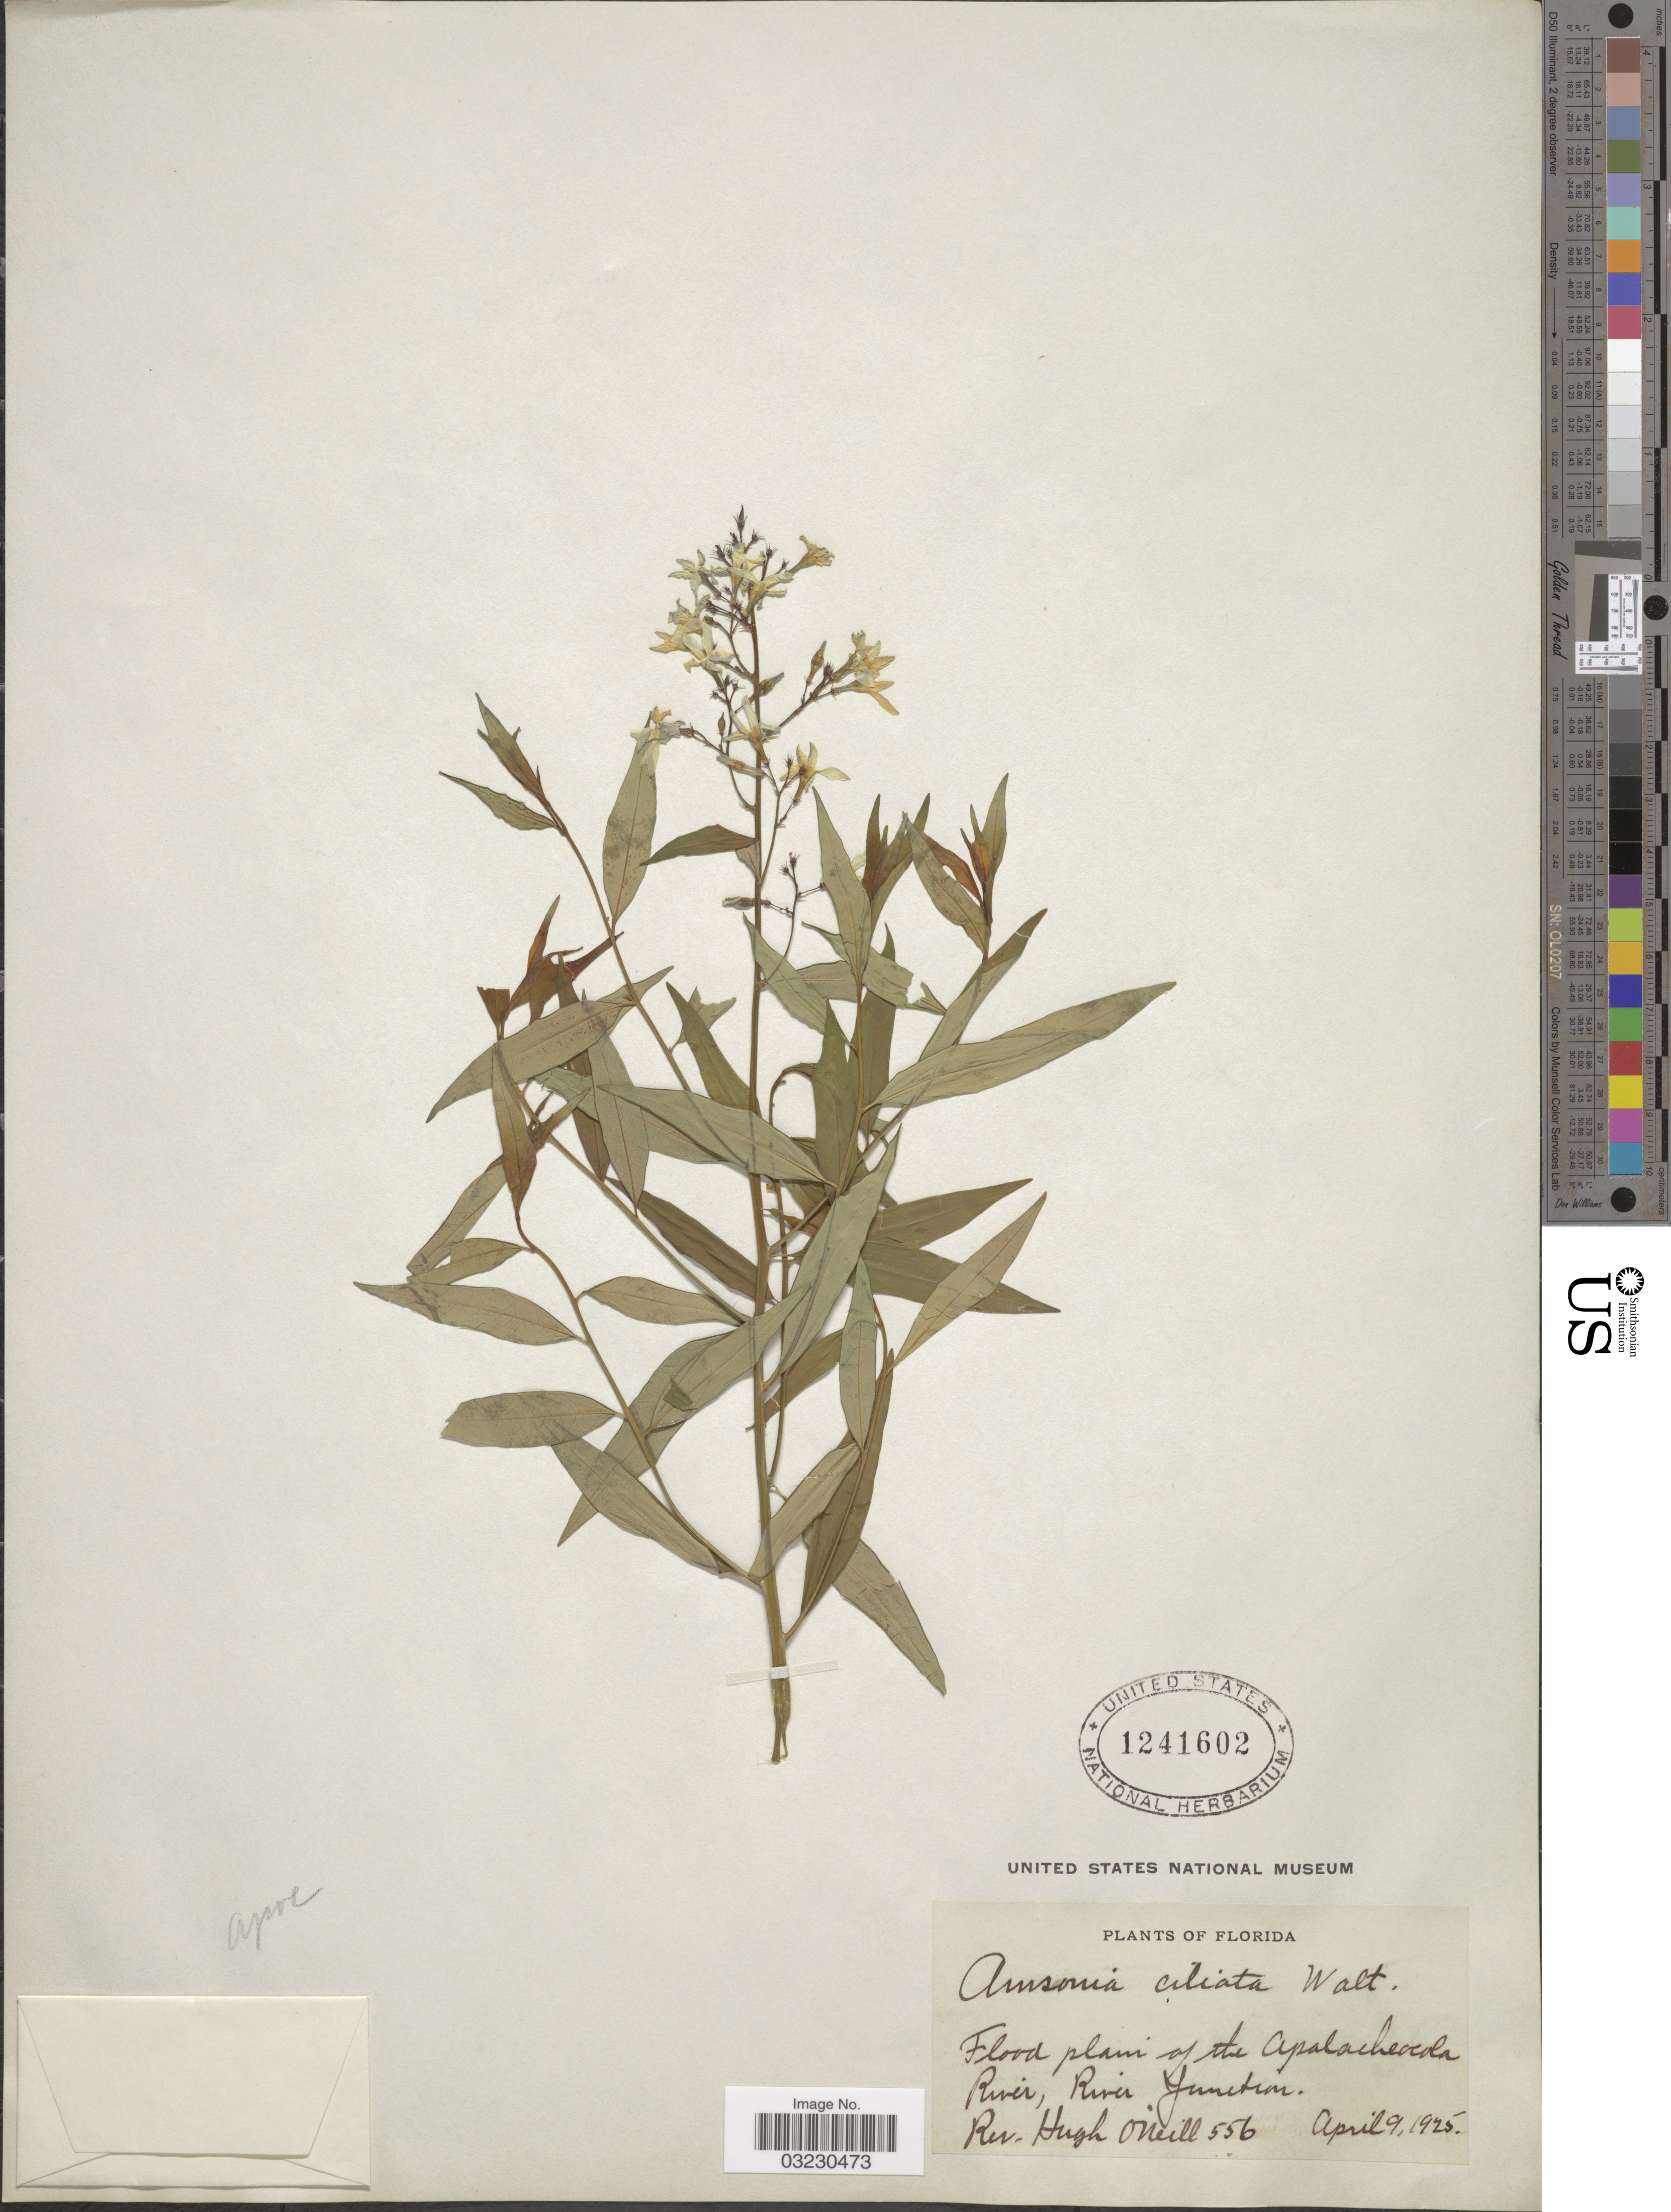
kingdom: Plantae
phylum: Tracheophyta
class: Magnoliopsida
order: Gentianales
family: Apocynaceae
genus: Amsonia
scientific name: Amsonia rigida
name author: Shuttlew. ex Small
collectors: H. O'Neill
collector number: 556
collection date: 1925-04-09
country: United States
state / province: Florida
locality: Flood plain of the Apalachecola River, River Junction.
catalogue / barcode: US 1241602